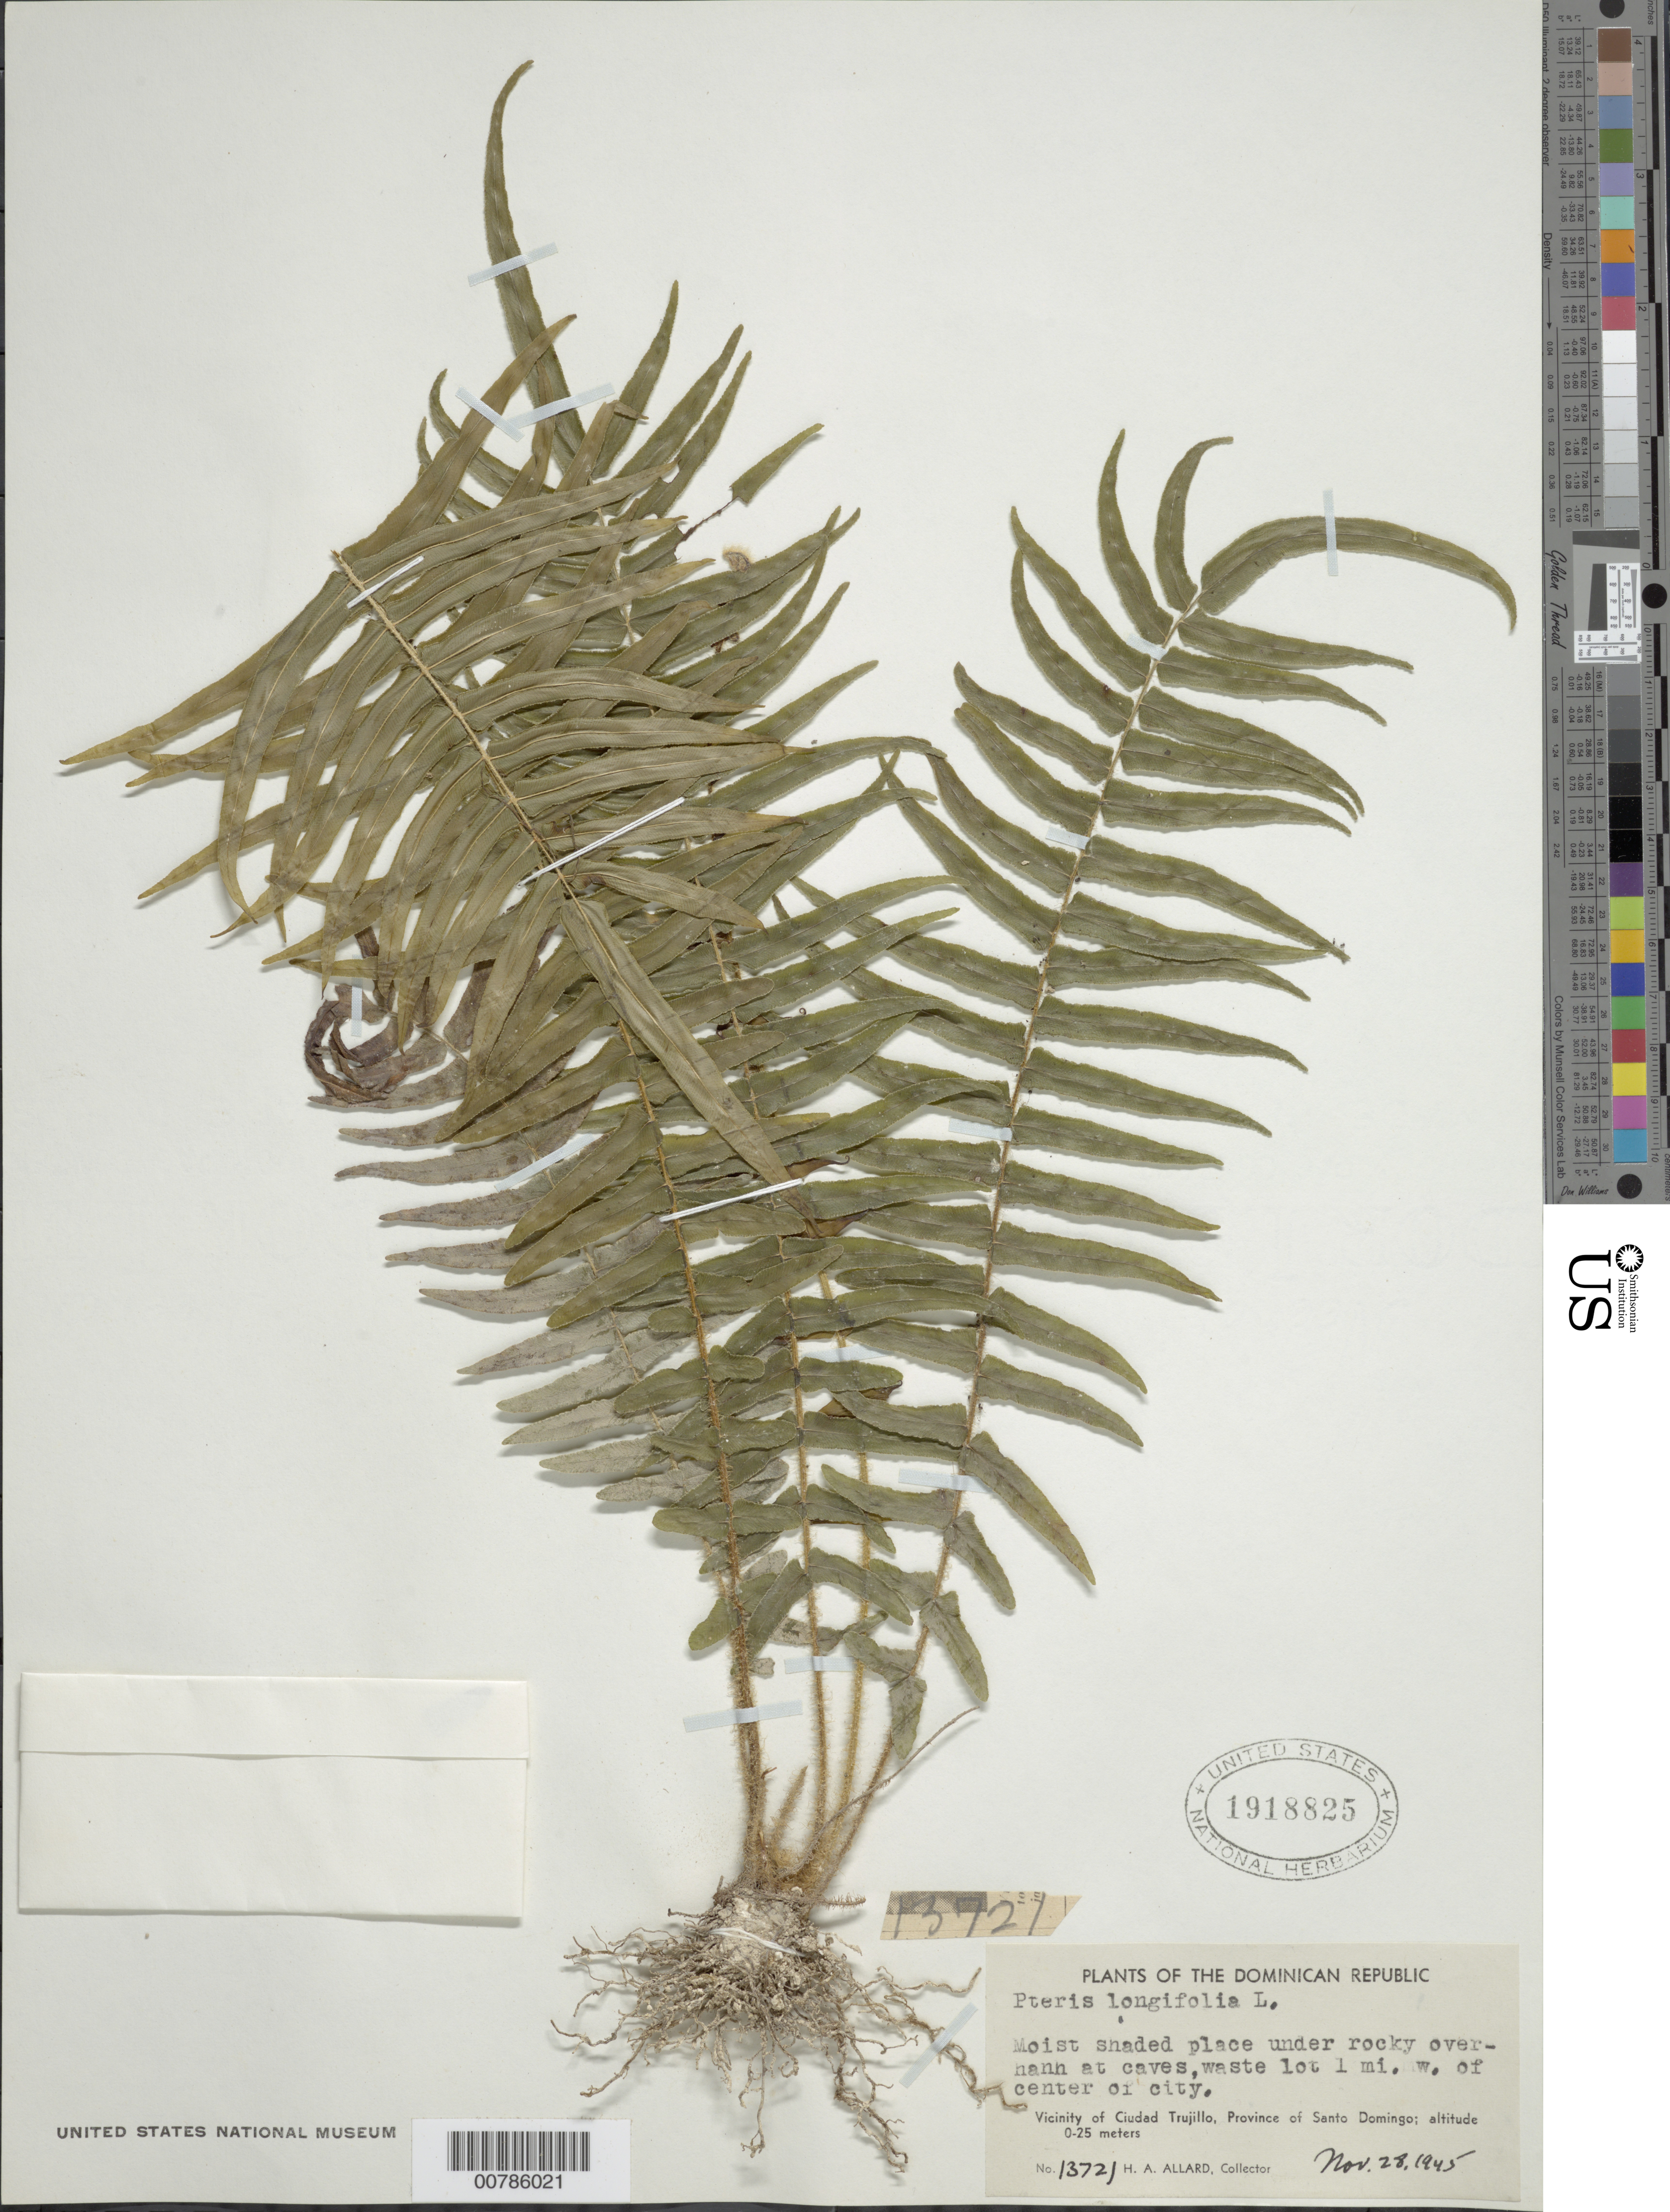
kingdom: Plantae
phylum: Tracheophyta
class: Polypodiopsida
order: Polypodiales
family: Pteridaceae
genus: Pteris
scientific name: Pteris longifolia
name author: L.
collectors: H. A. Allard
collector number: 13721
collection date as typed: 28 Nov 1945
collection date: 1945-11-28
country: Dominican Republic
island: Hispaniola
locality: Prov. Santo Domingo, Ciudad Trujillo, 1 mile W of city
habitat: Moist shaded place under rocky overhang at caves, waste lot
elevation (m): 0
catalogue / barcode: US 1918825